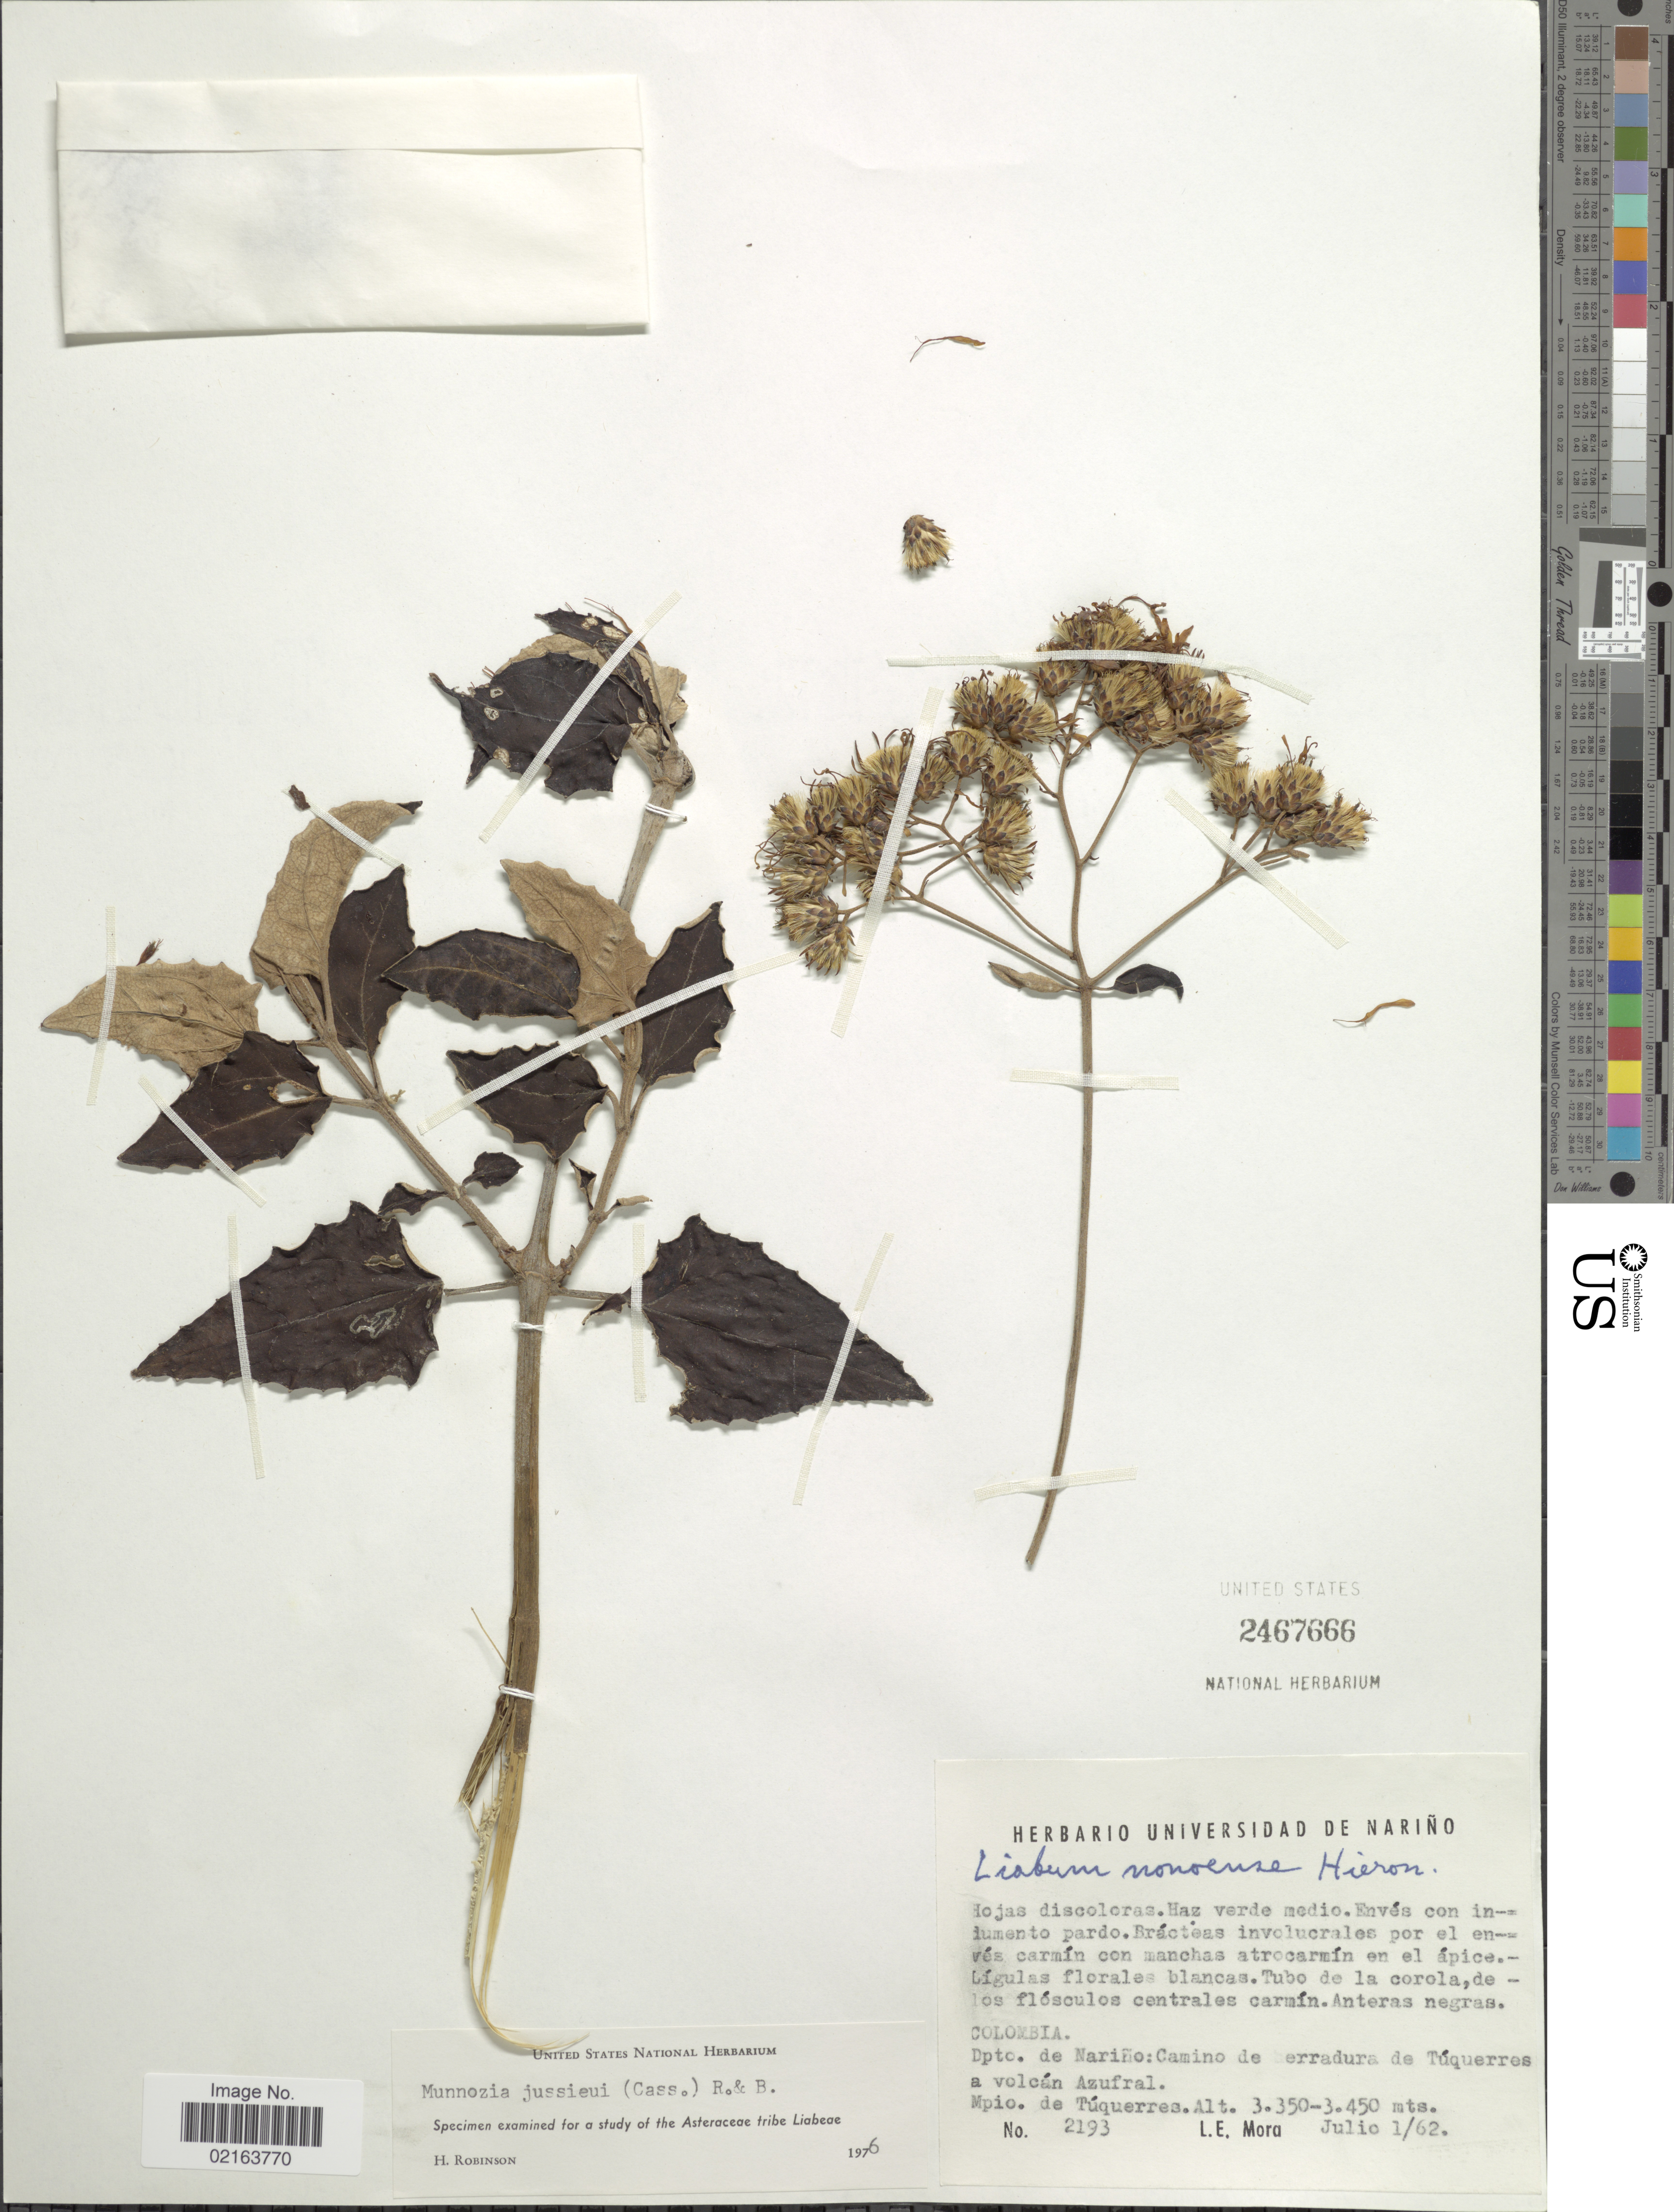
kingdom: Plantae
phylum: Tracheophyta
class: Magnoliopsida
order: Asterales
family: Asteraceae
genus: Munnozia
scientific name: Munnozia jussieui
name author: (Cass.) H. Rob. & Brettell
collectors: L. Mora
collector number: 2193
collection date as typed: Transcribed d/m/y: 1/7/62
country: Colombia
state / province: Nariño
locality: Dpto. de Narino: Camino de erradura de Tuquerres a volcan Azufral, Mpoio de Tuquerres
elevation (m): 3350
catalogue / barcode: US 2467666